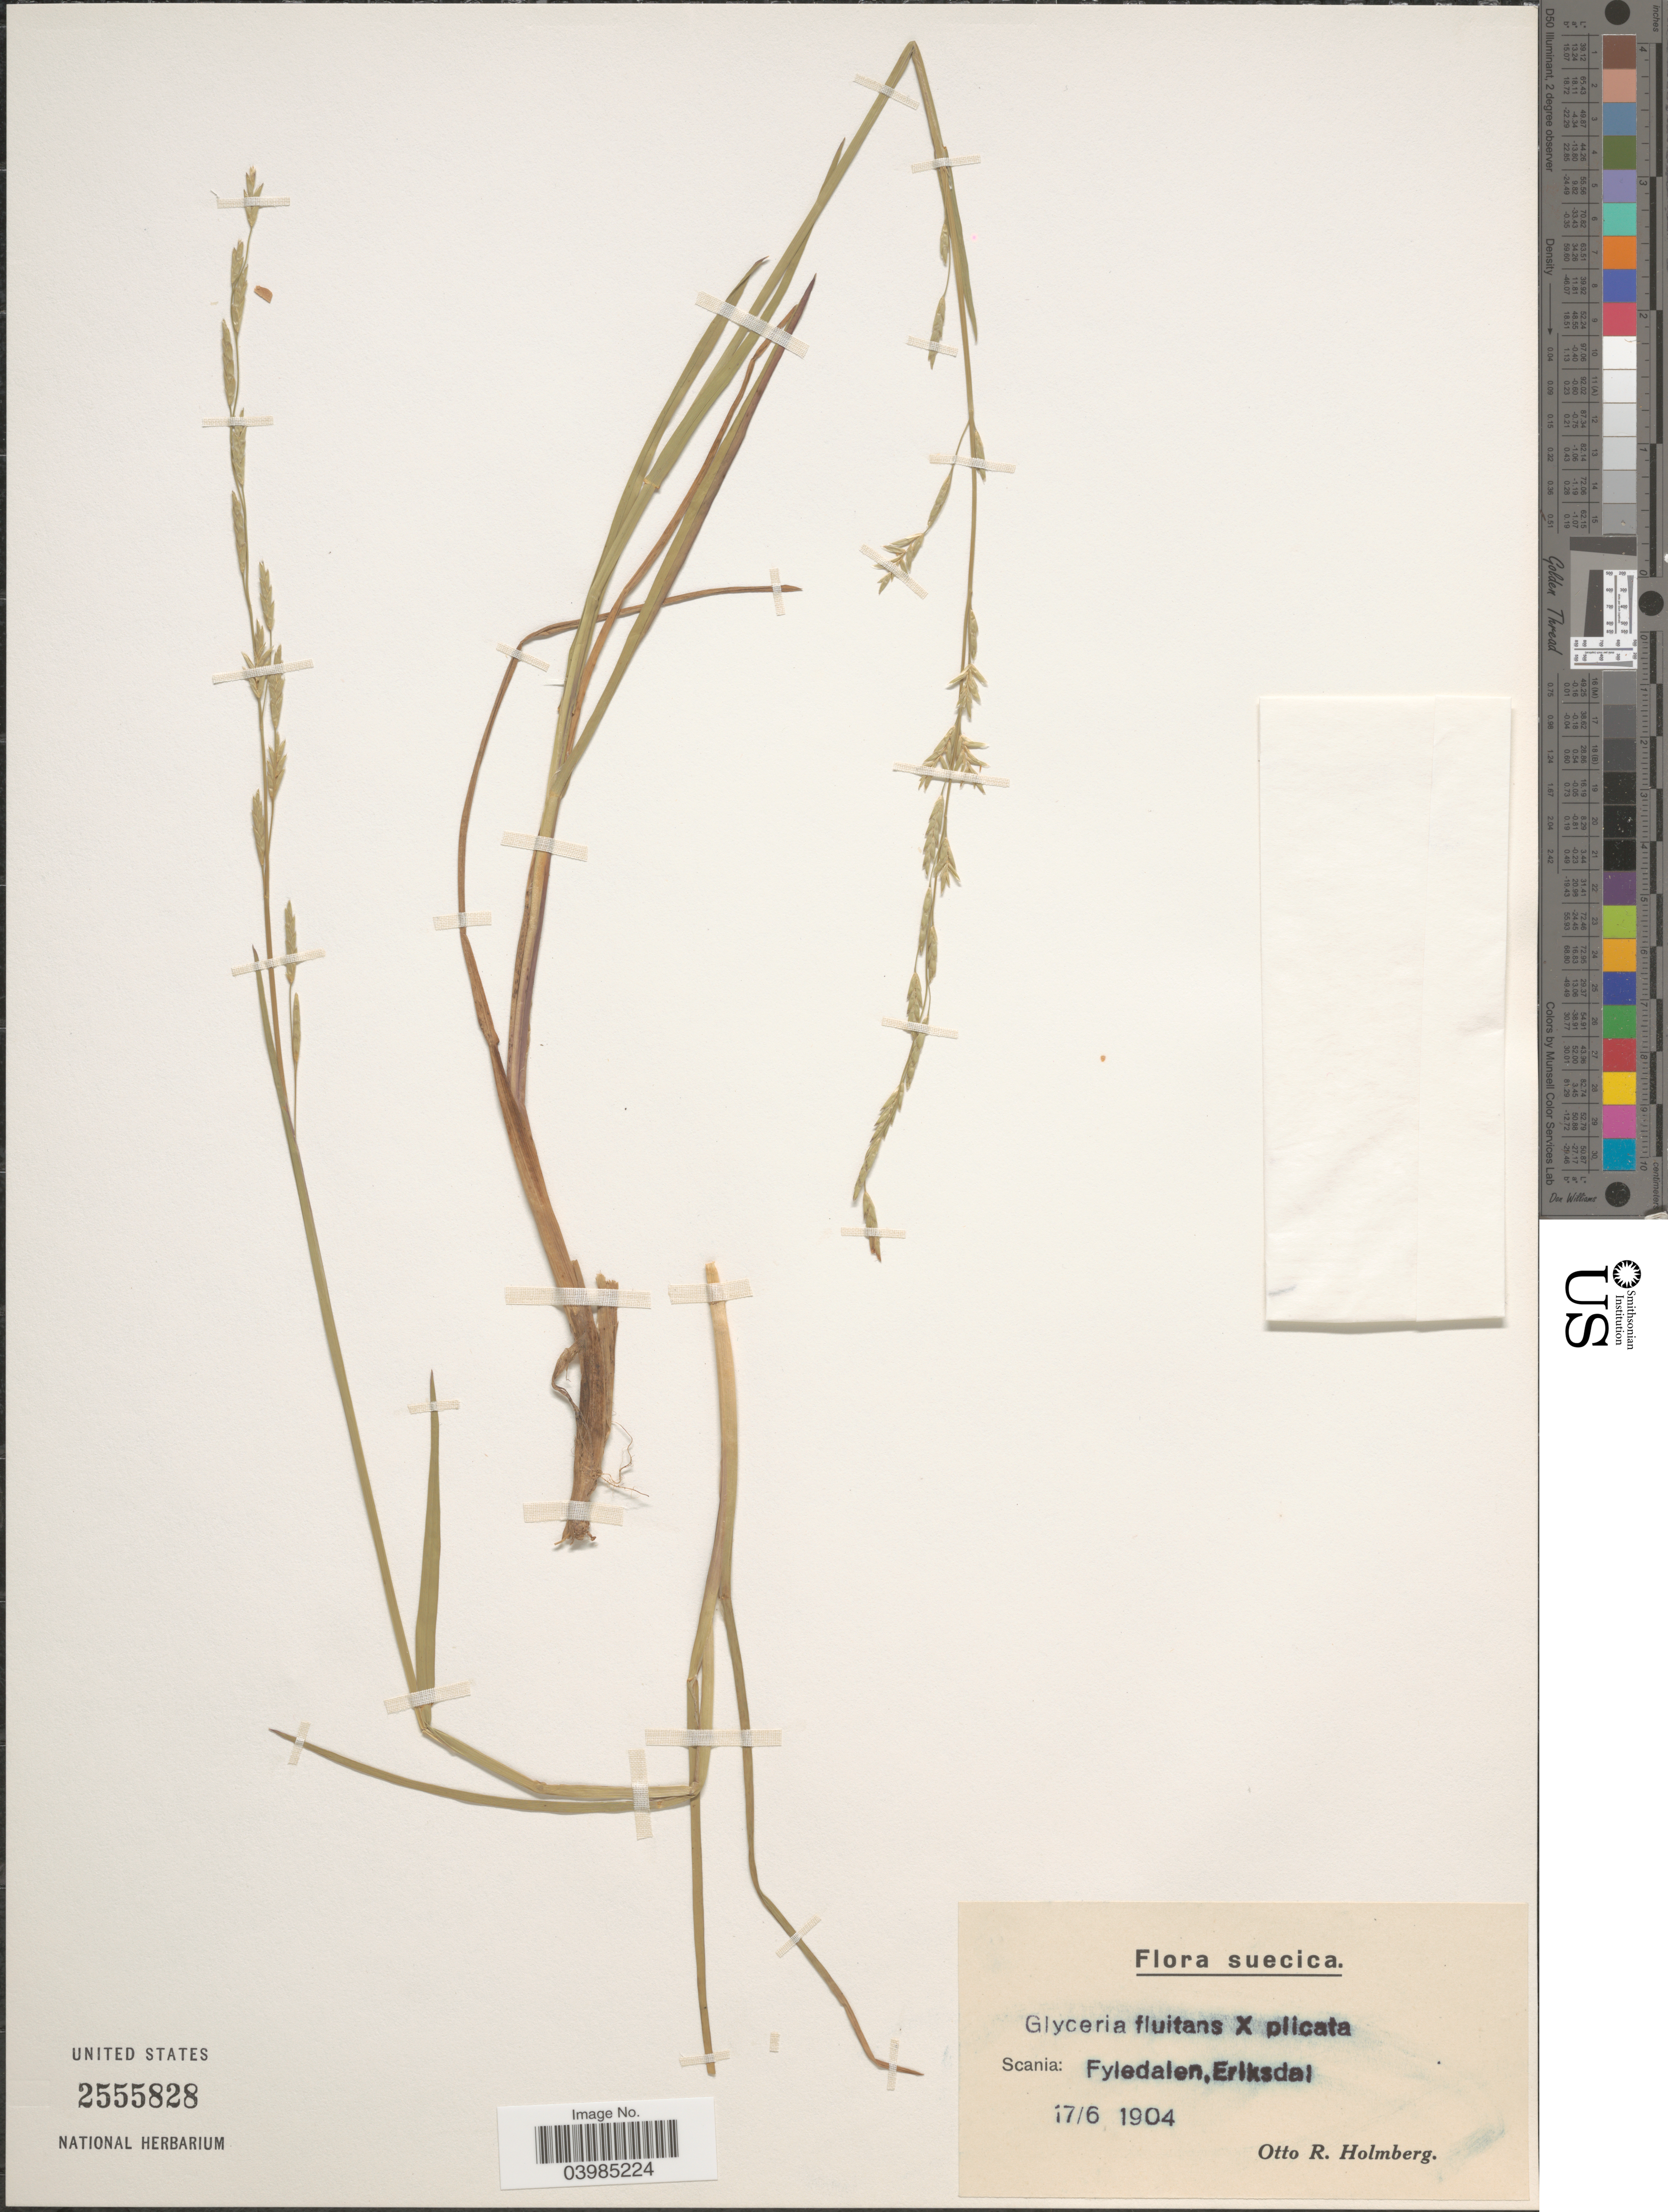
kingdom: Plantae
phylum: Tracheophyta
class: Liliopsida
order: Poales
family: Poaceae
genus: Glyceria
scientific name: Glyceria fluitans x G. notata Chevall.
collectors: O. Holmberg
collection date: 1904-06-17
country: Sweden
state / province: Skåne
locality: Suecica. Scania: Fyledalen, Eriksdal.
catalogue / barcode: US 2555828